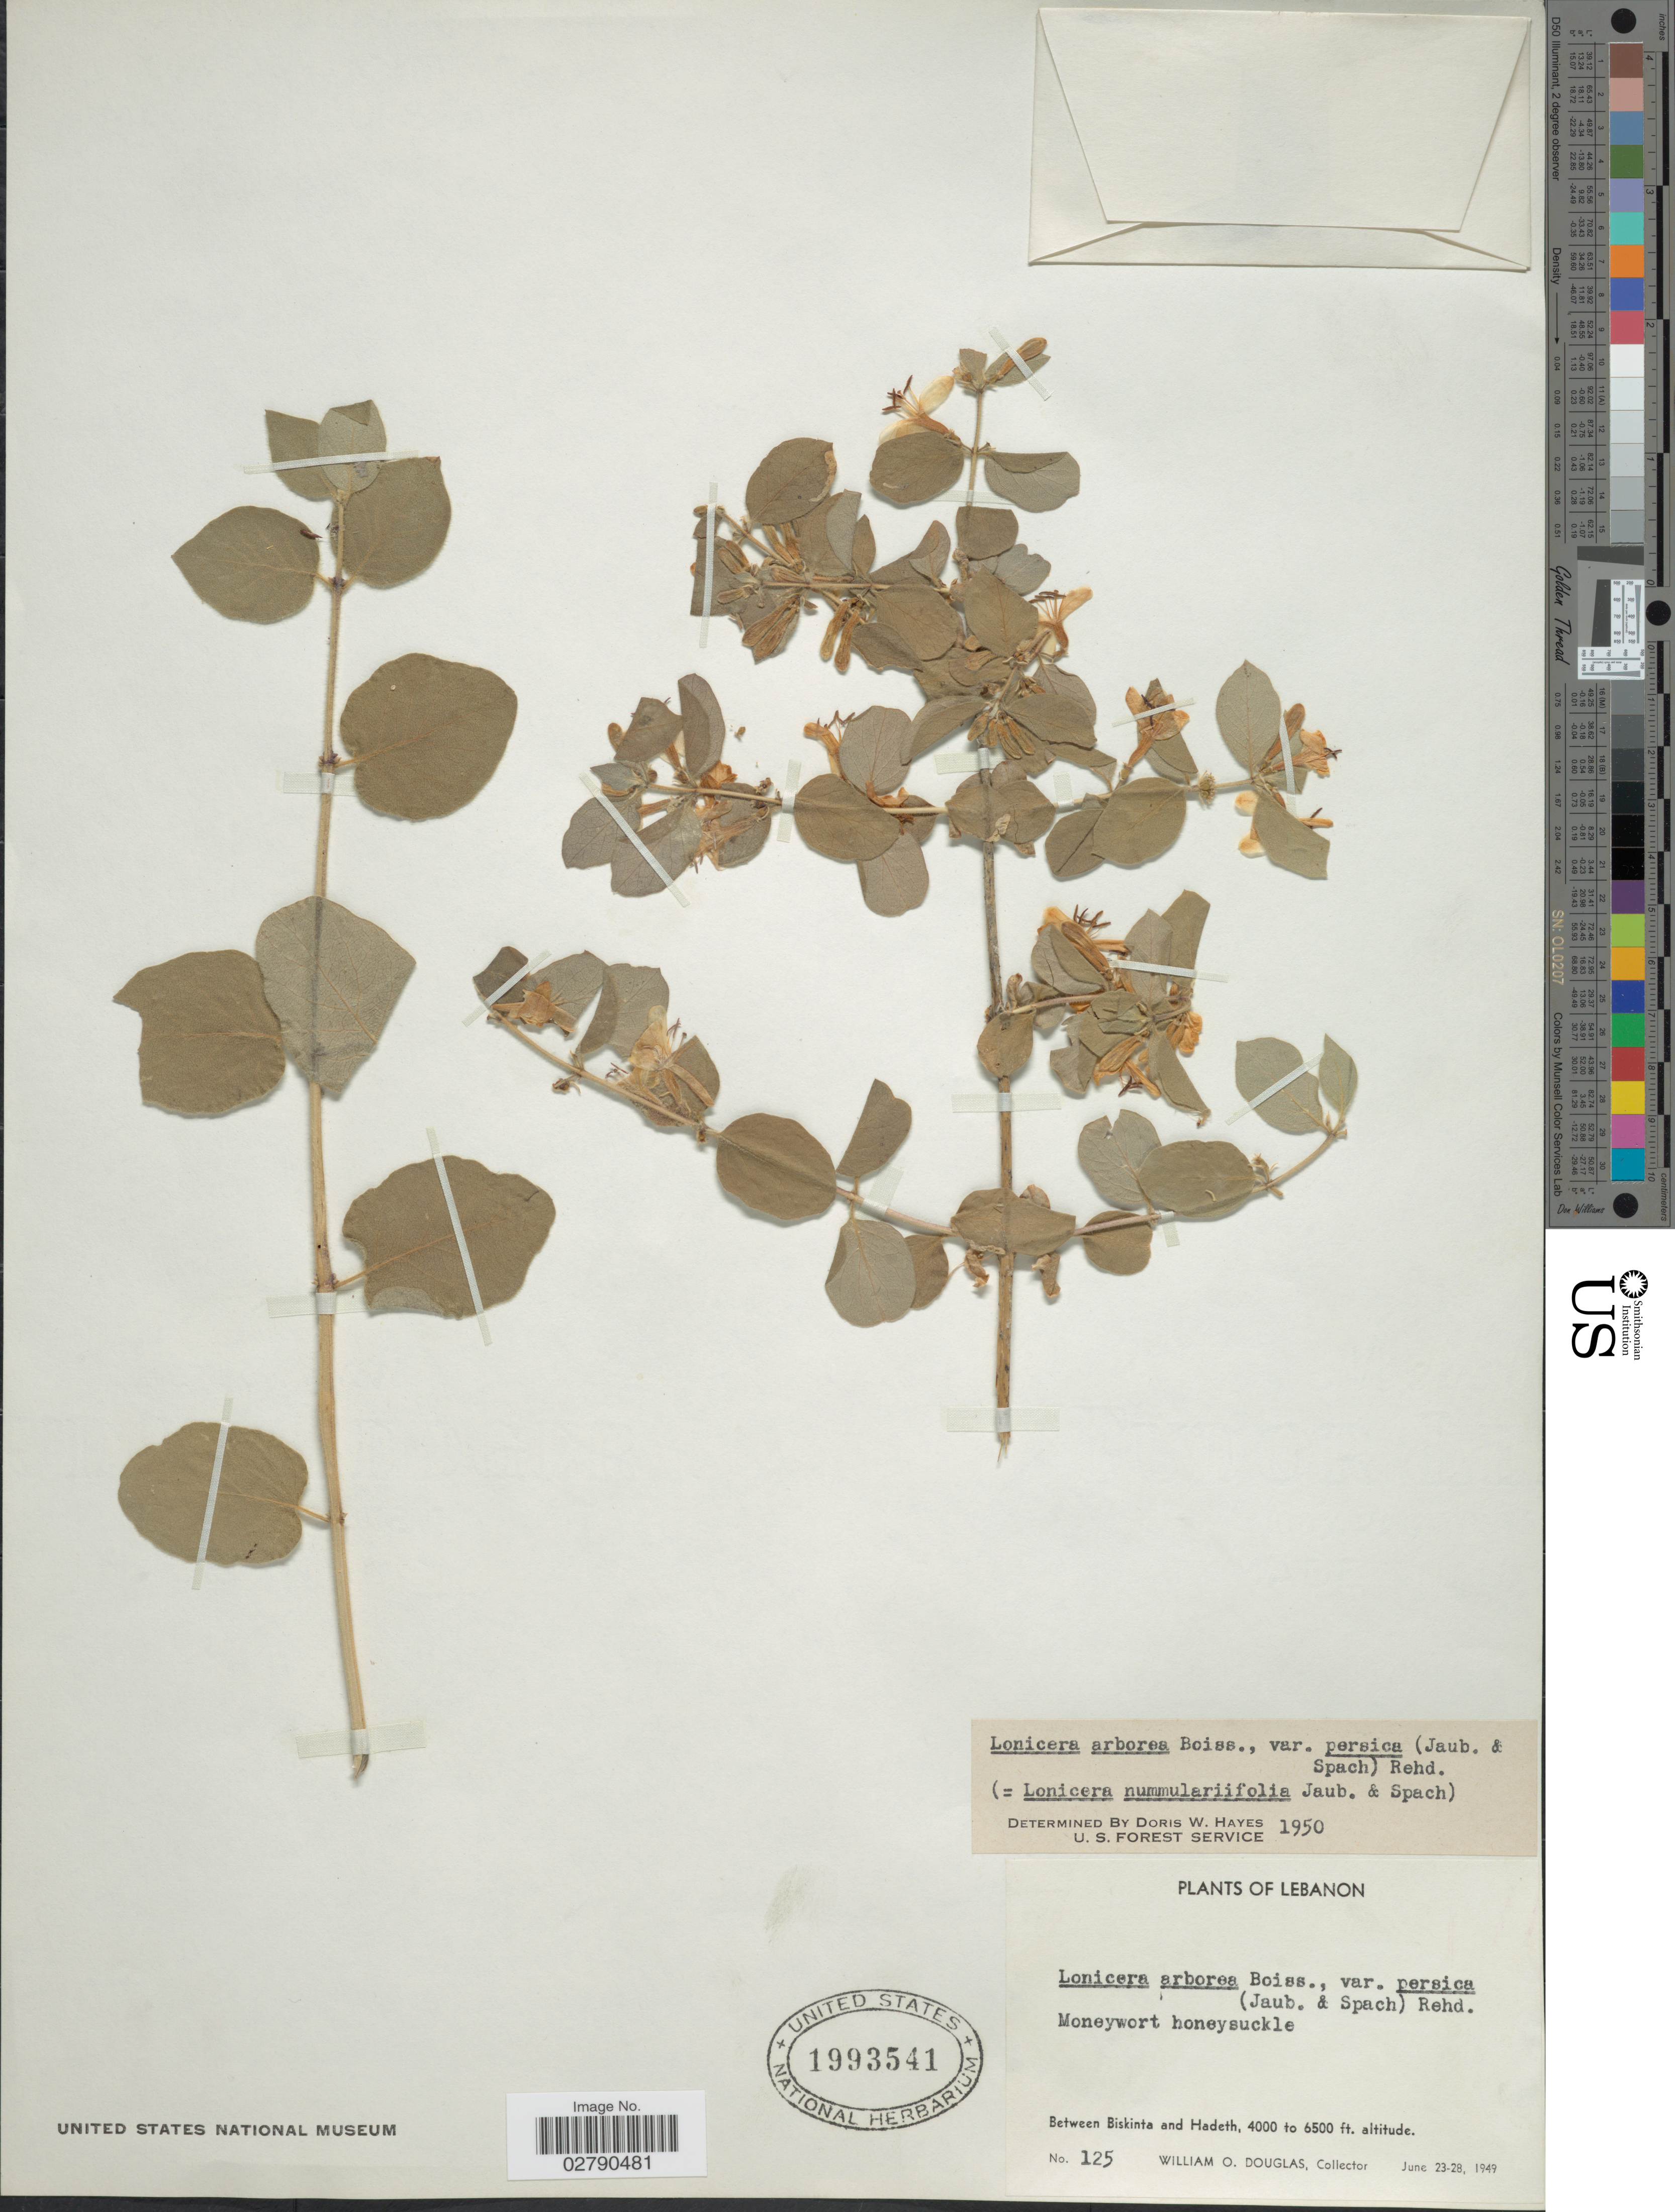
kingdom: Plantae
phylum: Tracheophyta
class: Magnoliopsida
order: Dipsacales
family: Caprifoliaceae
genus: Lonicera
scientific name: Lonicera arborea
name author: Boiss.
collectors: W. Douglas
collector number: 125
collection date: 1949-06-23/1949-06-28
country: Lebanon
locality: Between Biskinta and Hadeth.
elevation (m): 1219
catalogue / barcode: US 1993541